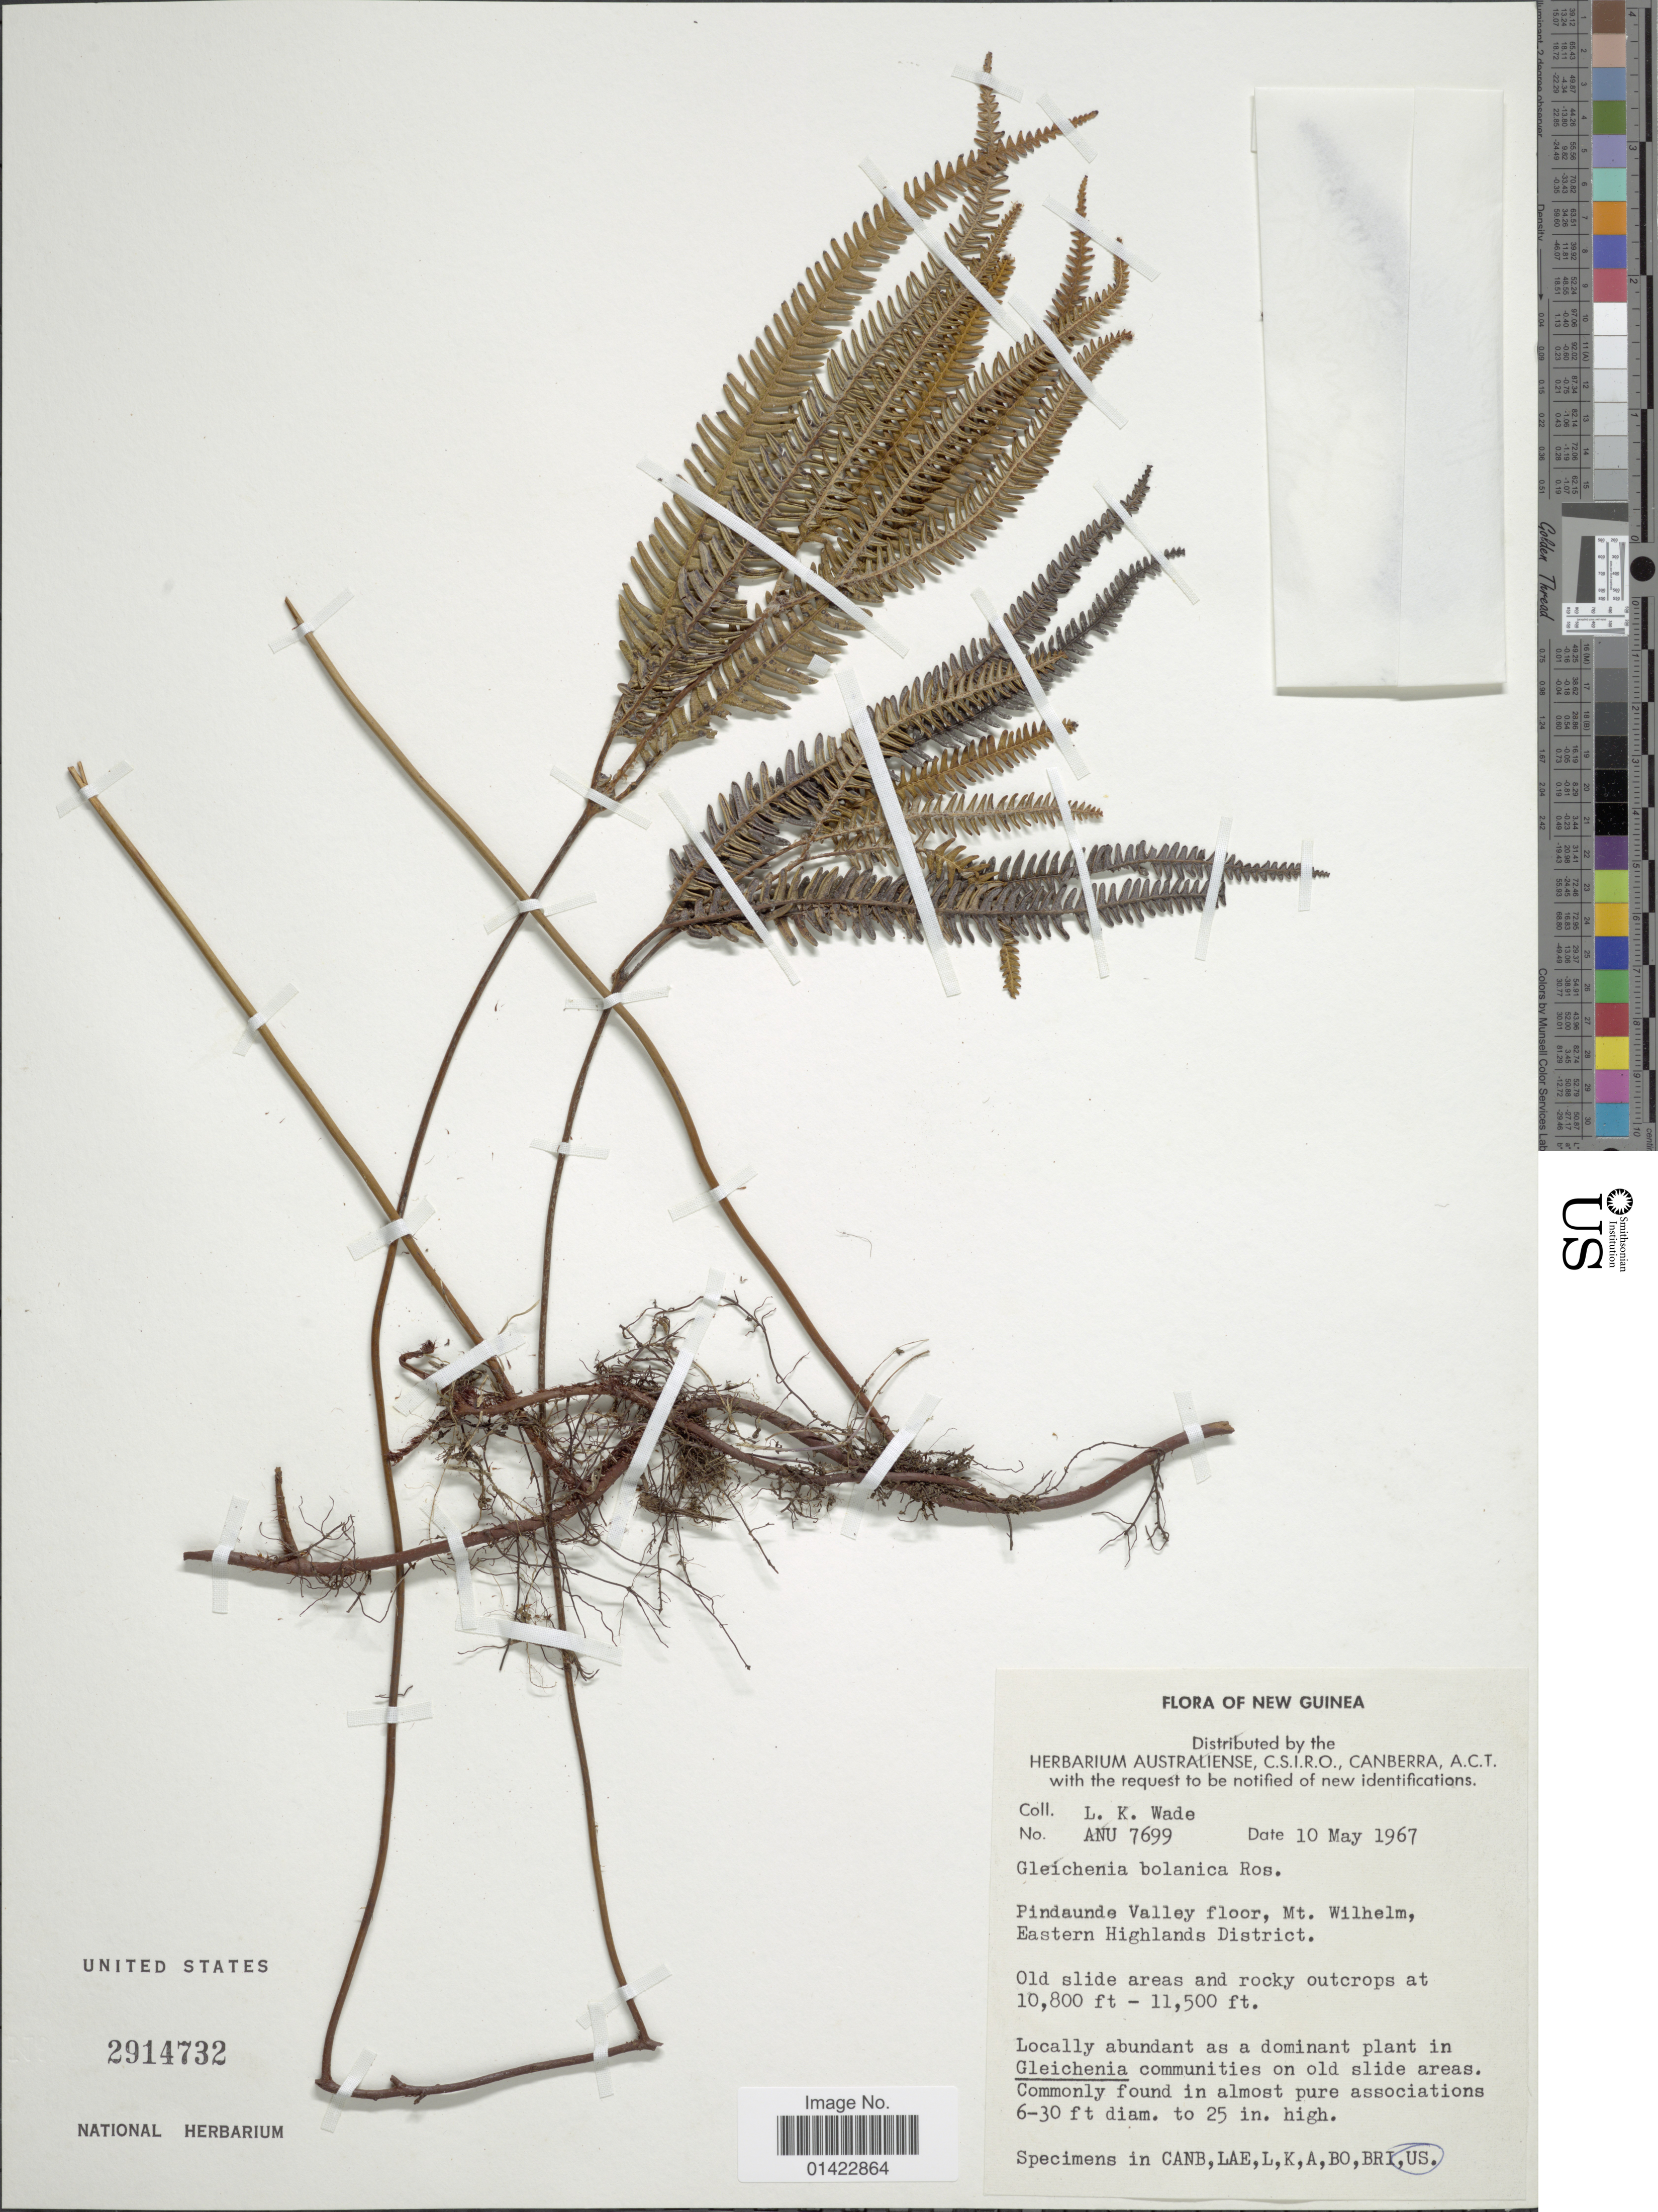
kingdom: Plantae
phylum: Tracheophyta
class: Polypodiopsida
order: Gleicheniales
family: Gleicheniaceae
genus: Sticherus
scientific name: Sticherus bolanicus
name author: (Rosenst.) Copel.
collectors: L. K. Wade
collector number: ANU 7699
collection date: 1967-05-10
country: Papua New Guinea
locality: New Guinea. Pindaunde Valley floor, Mt. Wilhelm, Eastern Highlands District.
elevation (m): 3292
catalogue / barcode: US 2914732